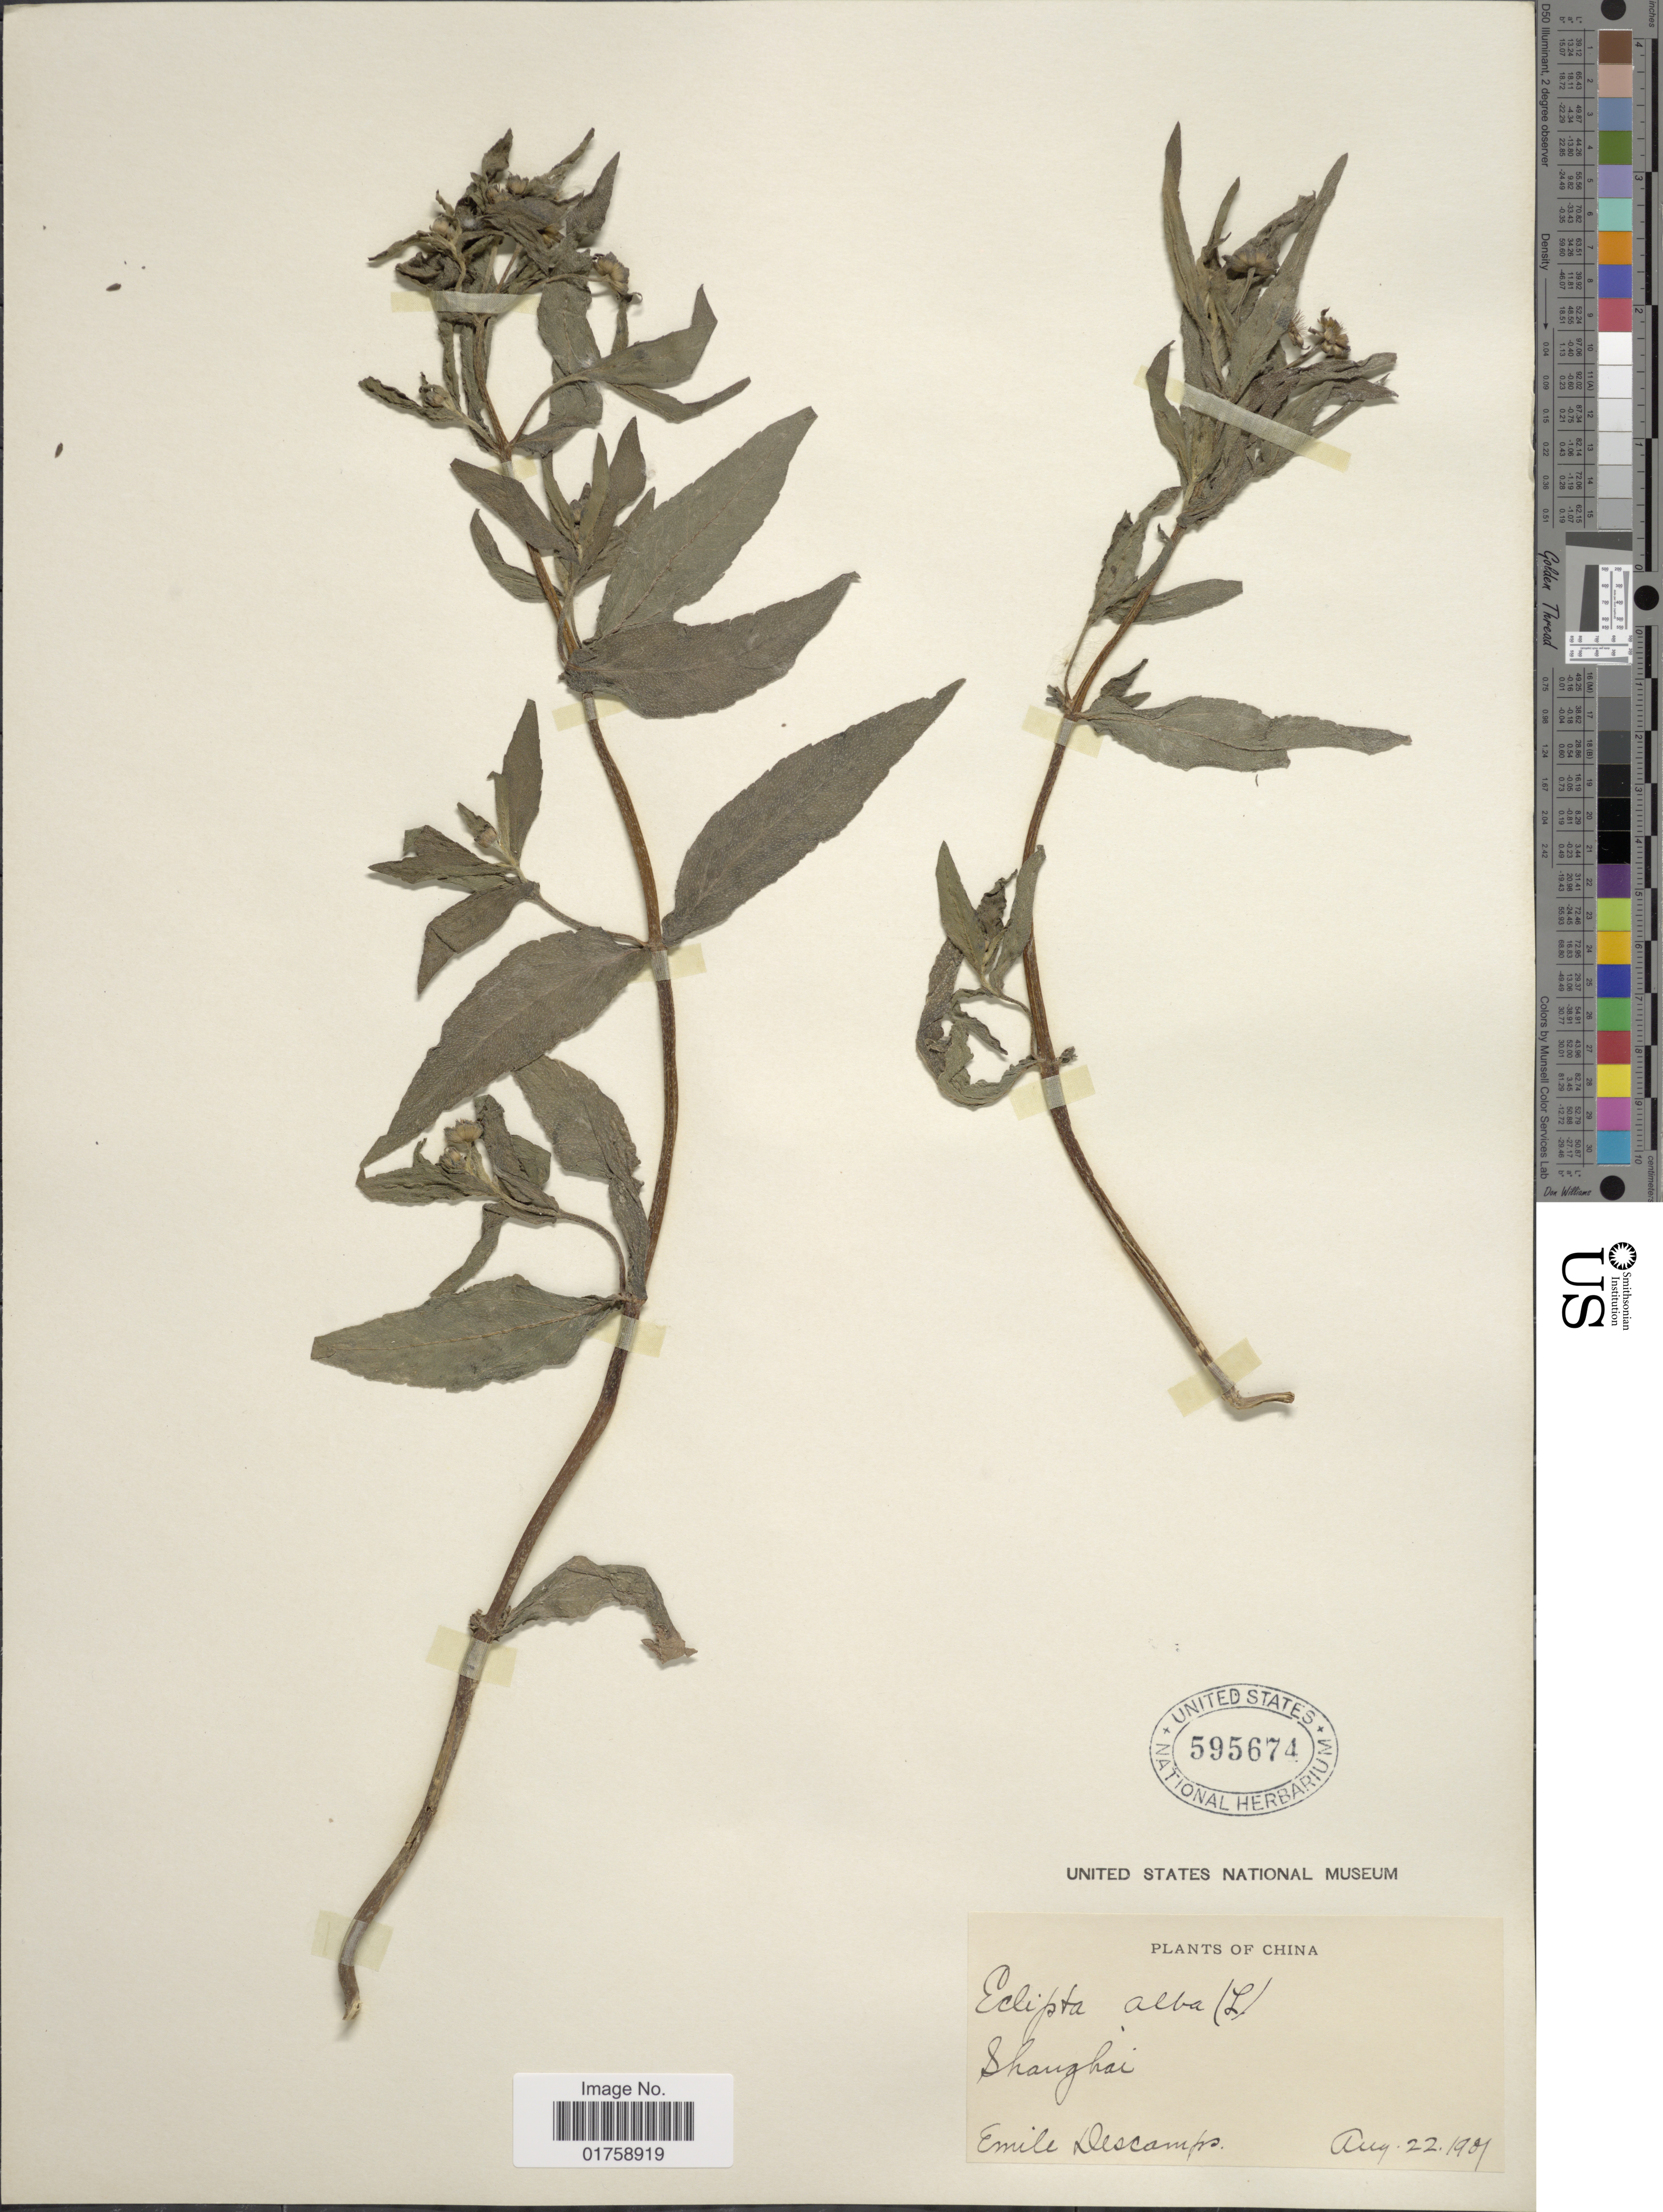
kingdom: Plantae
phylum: Tracheophyta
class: Magnoliopsida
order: Asterales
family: Asteraceae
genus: Eclipta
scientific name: Eclipta prostrata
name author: (L.) L.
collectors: E. Deschamps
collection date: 1901-08-22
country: China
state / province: Shanghai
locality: Shanghai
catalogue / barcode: US 595674